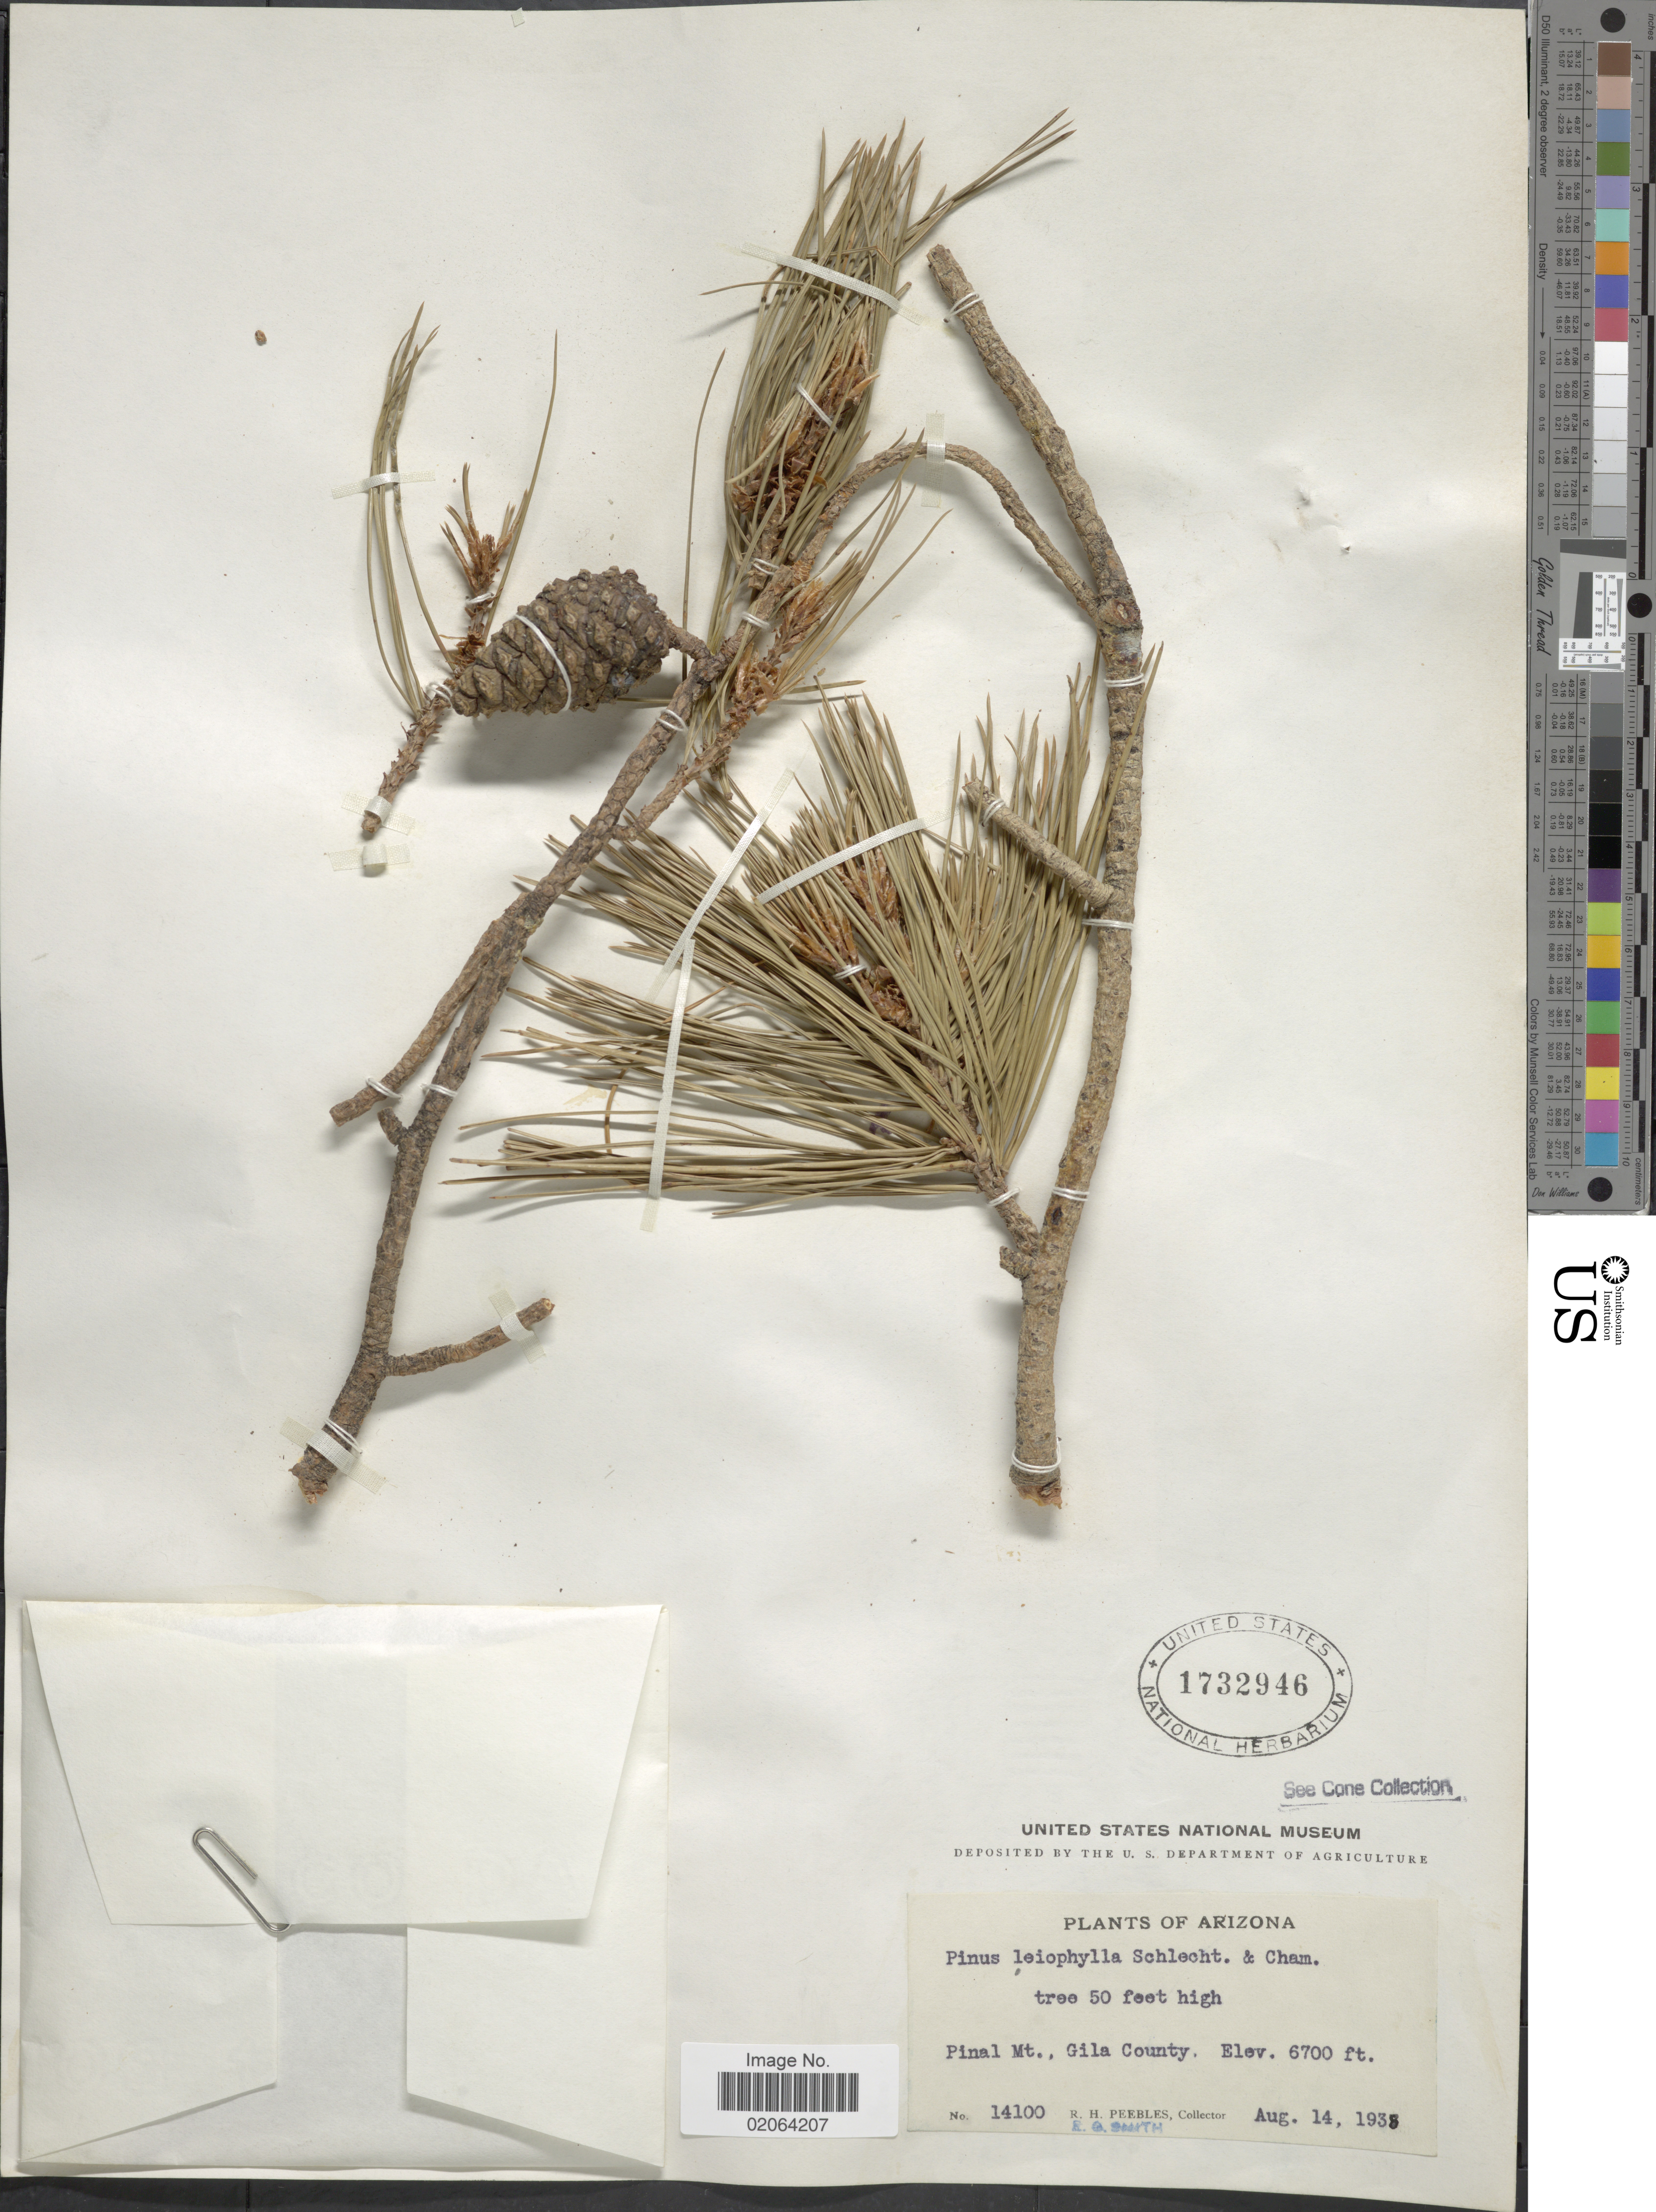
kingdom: Plantae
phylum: Tracheophyta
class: Pinopsida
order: Pinales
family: Pinaceae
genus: Pinus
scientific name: Pinus leiophylla var. chihuahuana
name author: (Engelm.) Shaw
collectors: R. H. Peebles & E. G. Smith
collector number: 14100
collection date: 1938-08-14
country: United States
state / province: Arizona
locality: Pinal Mt., Gila County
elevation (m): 2042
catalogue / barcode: US 1732946